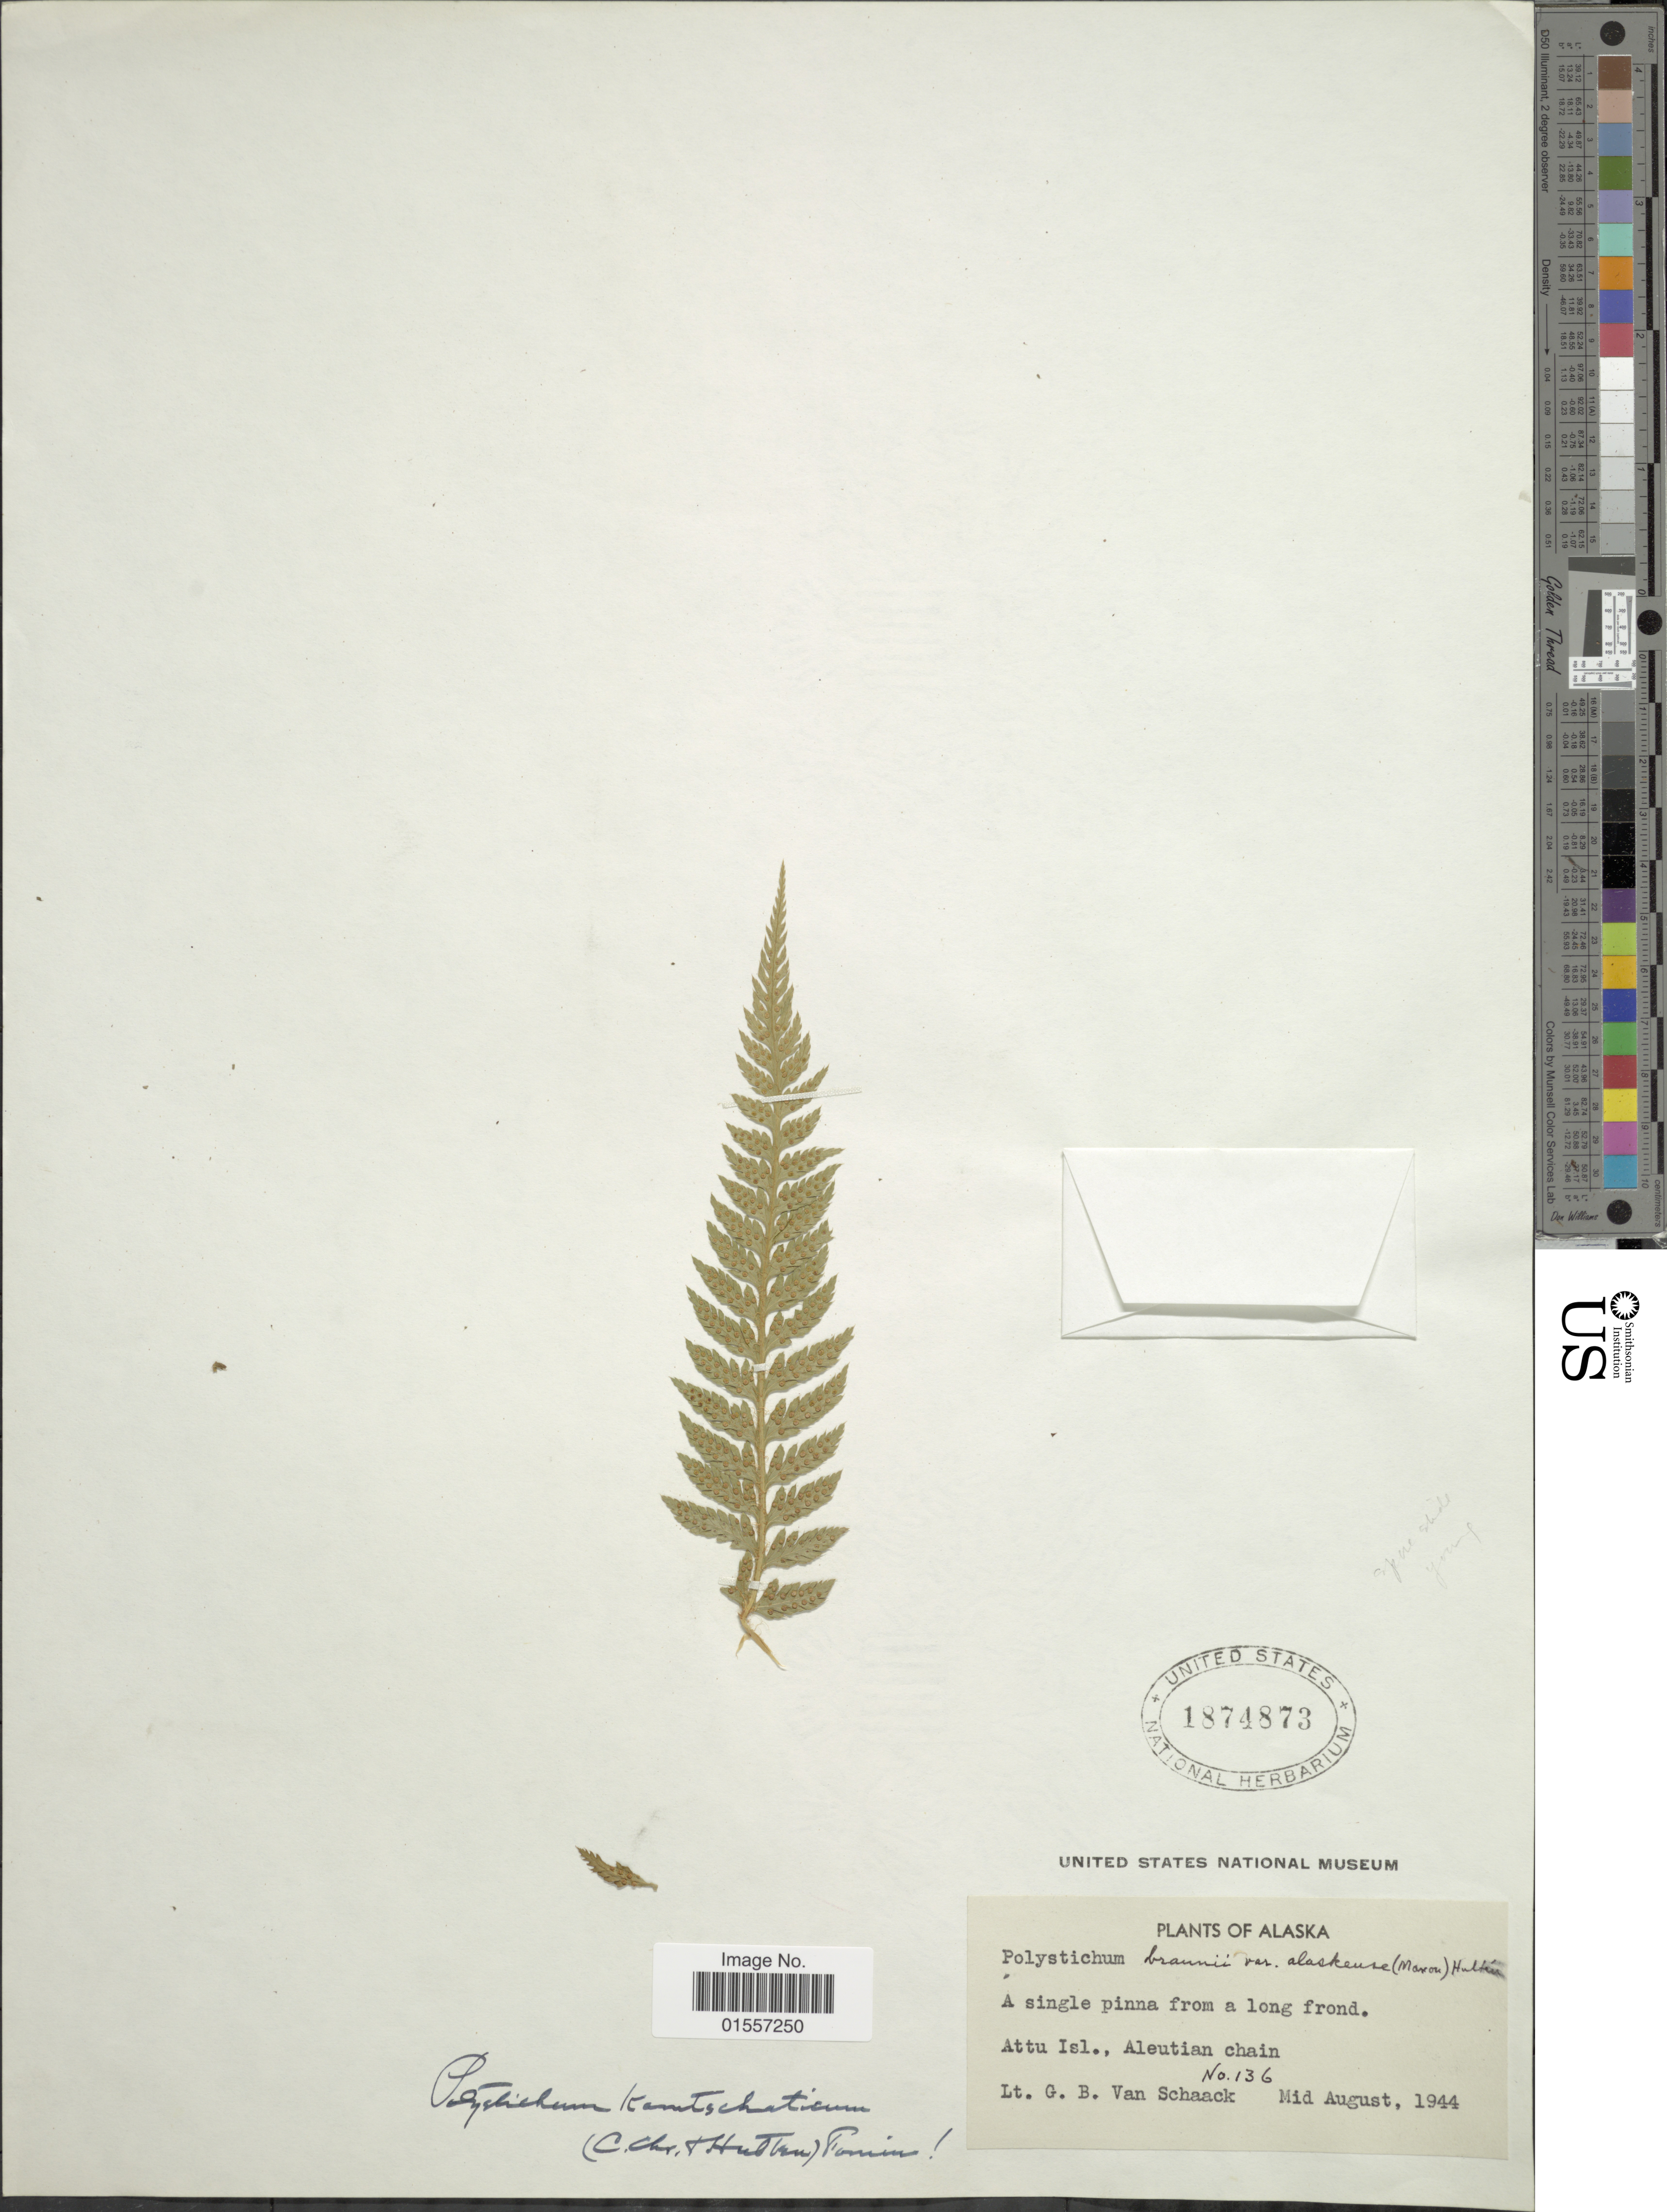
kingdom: Plantae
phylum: Tracheophyta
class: Polypodiopsida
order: Polypodiales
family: Dryopteridaceae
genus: Polystichum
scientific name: Polystichum microchlamys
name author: (Christ) Matsum.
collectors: G. Van Schaack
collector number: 136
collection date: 1944-08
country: United States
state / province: Alaska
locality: Attu Isl. Aleutian chain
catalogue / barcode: US 1874873